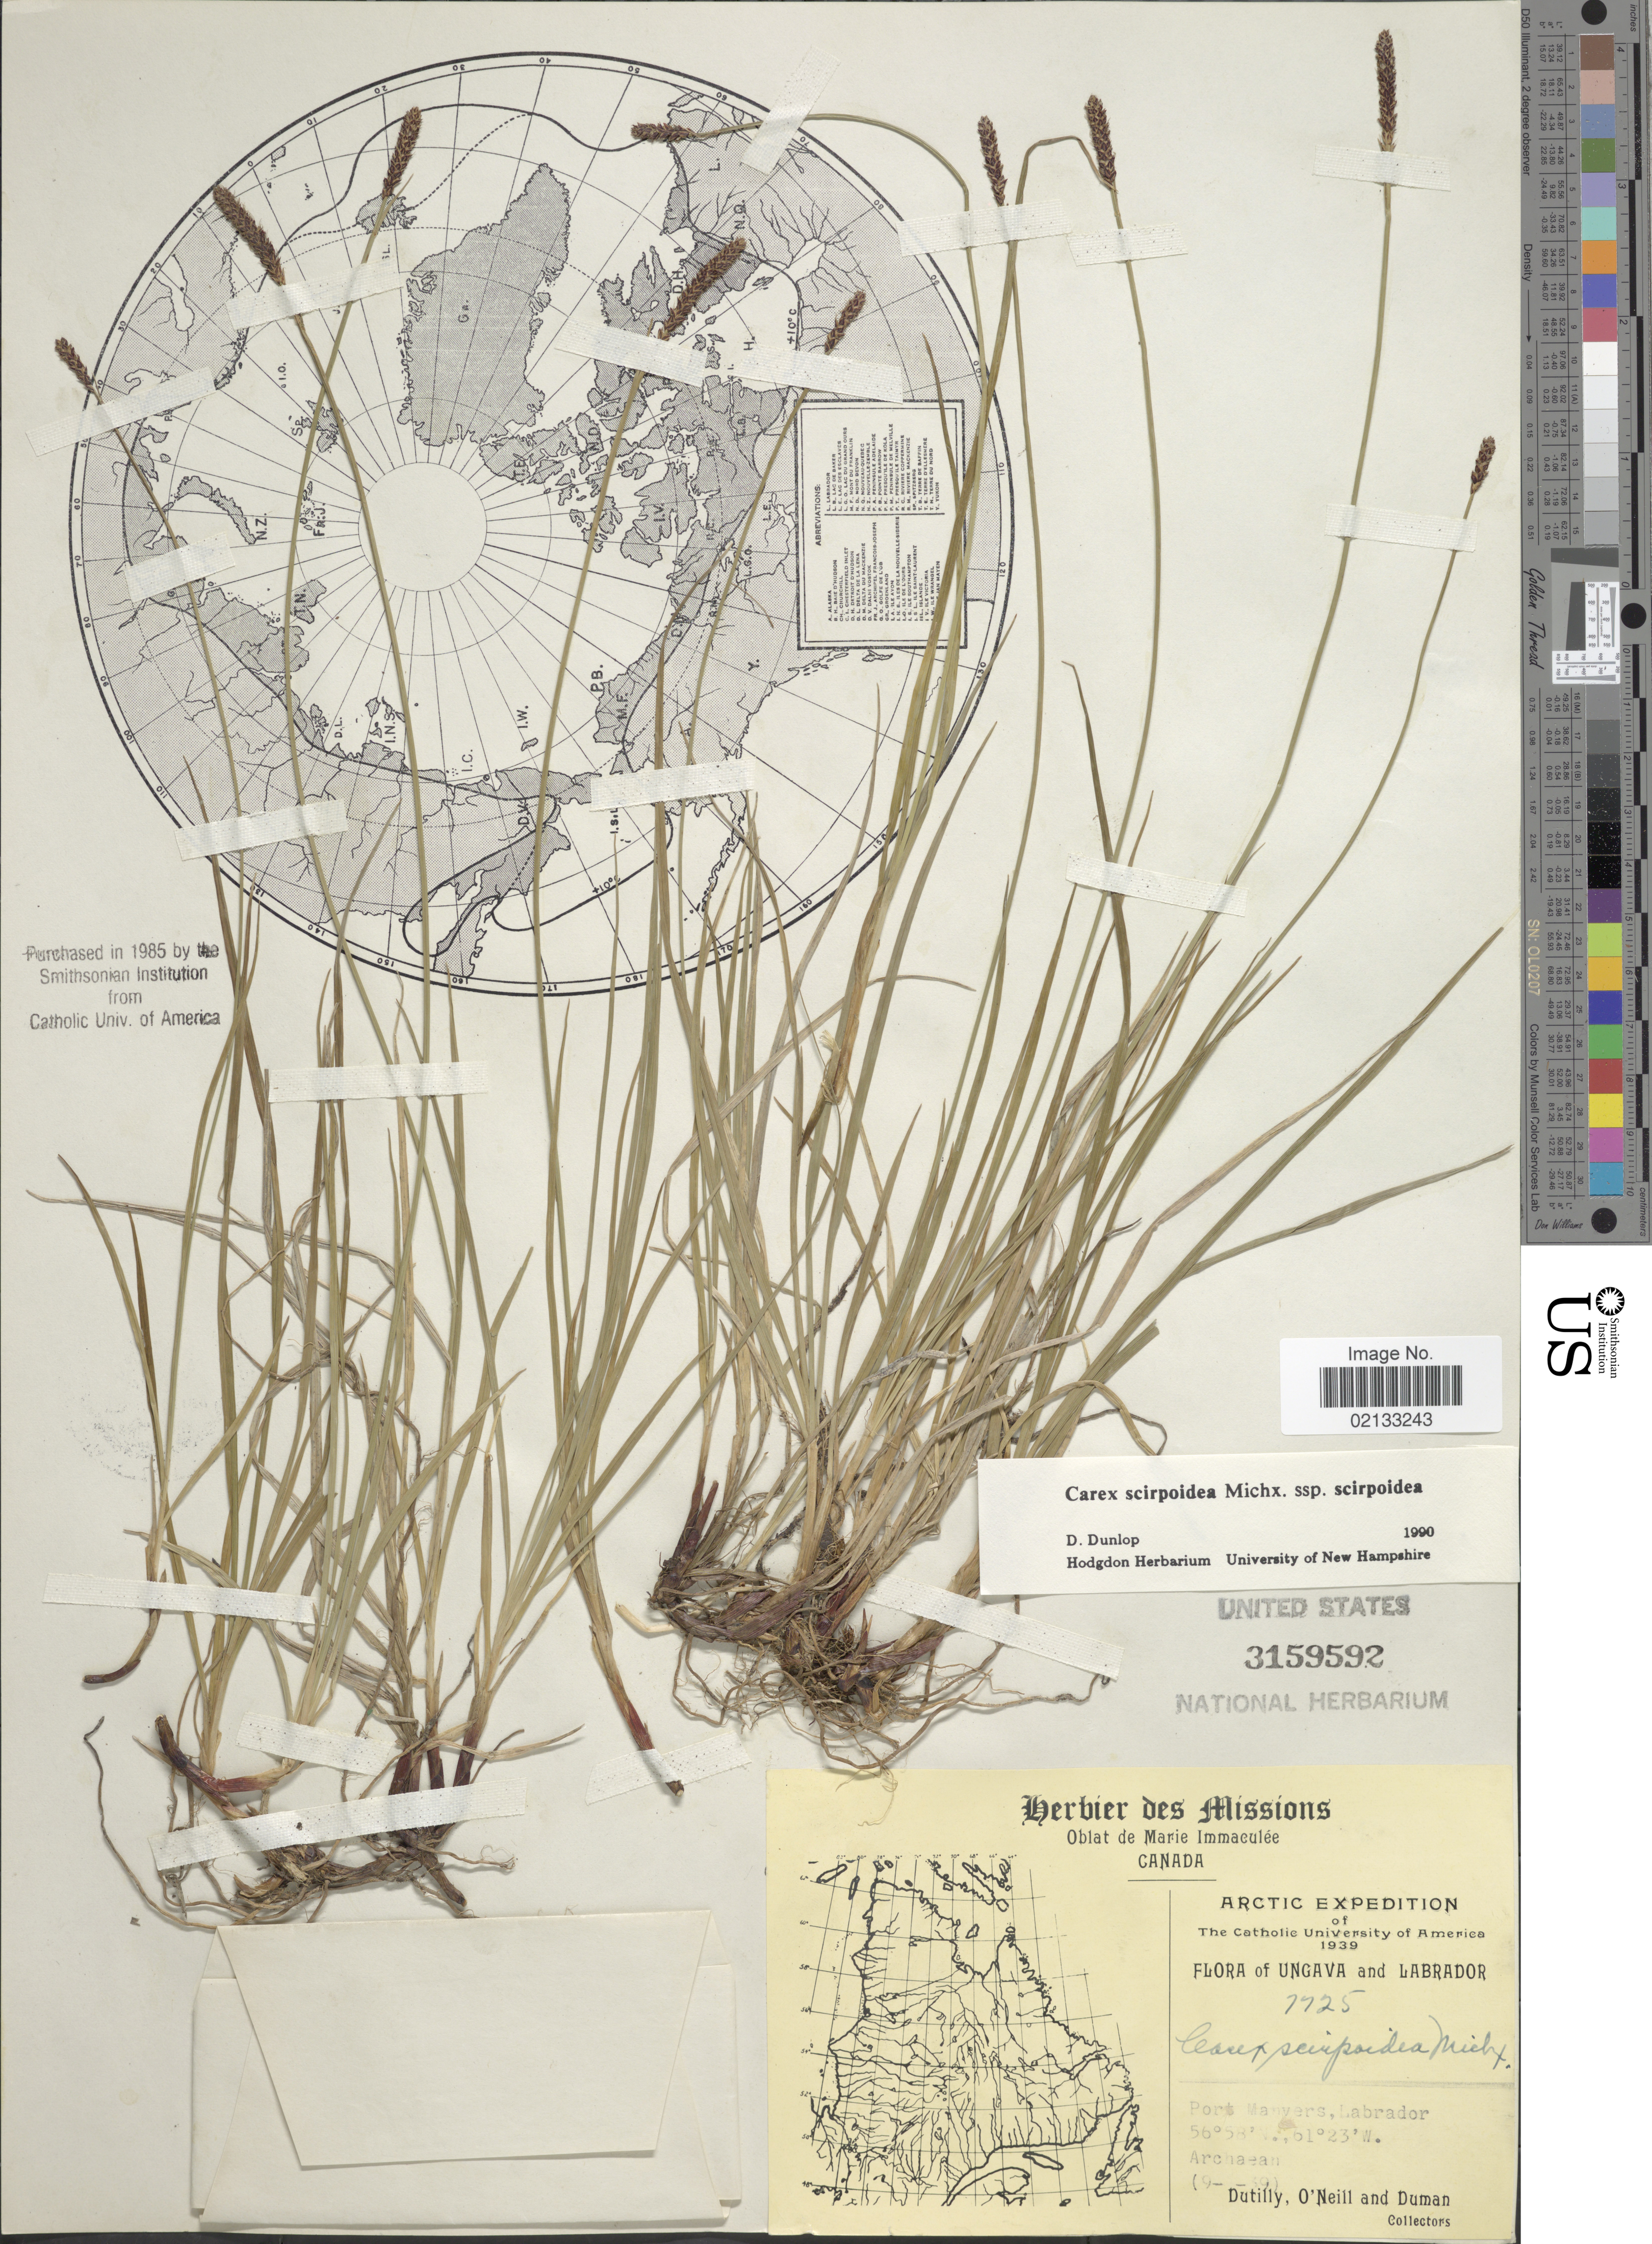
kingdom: Plantae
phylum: Tracheophyta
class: Liliopsida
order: Poales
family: Cyperaceae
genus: Carex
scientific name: Carex scirpoidea subsp. scirpoidea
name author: Michx.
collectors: -. Dutilly, O' Neill & -. Duman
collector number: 7725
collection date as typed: Transcribed d/m/y: 9//39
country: Canada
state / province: Newfoundland and Labrador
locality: Arctic, Port Manyers, Labrador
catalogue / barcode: US 3159592